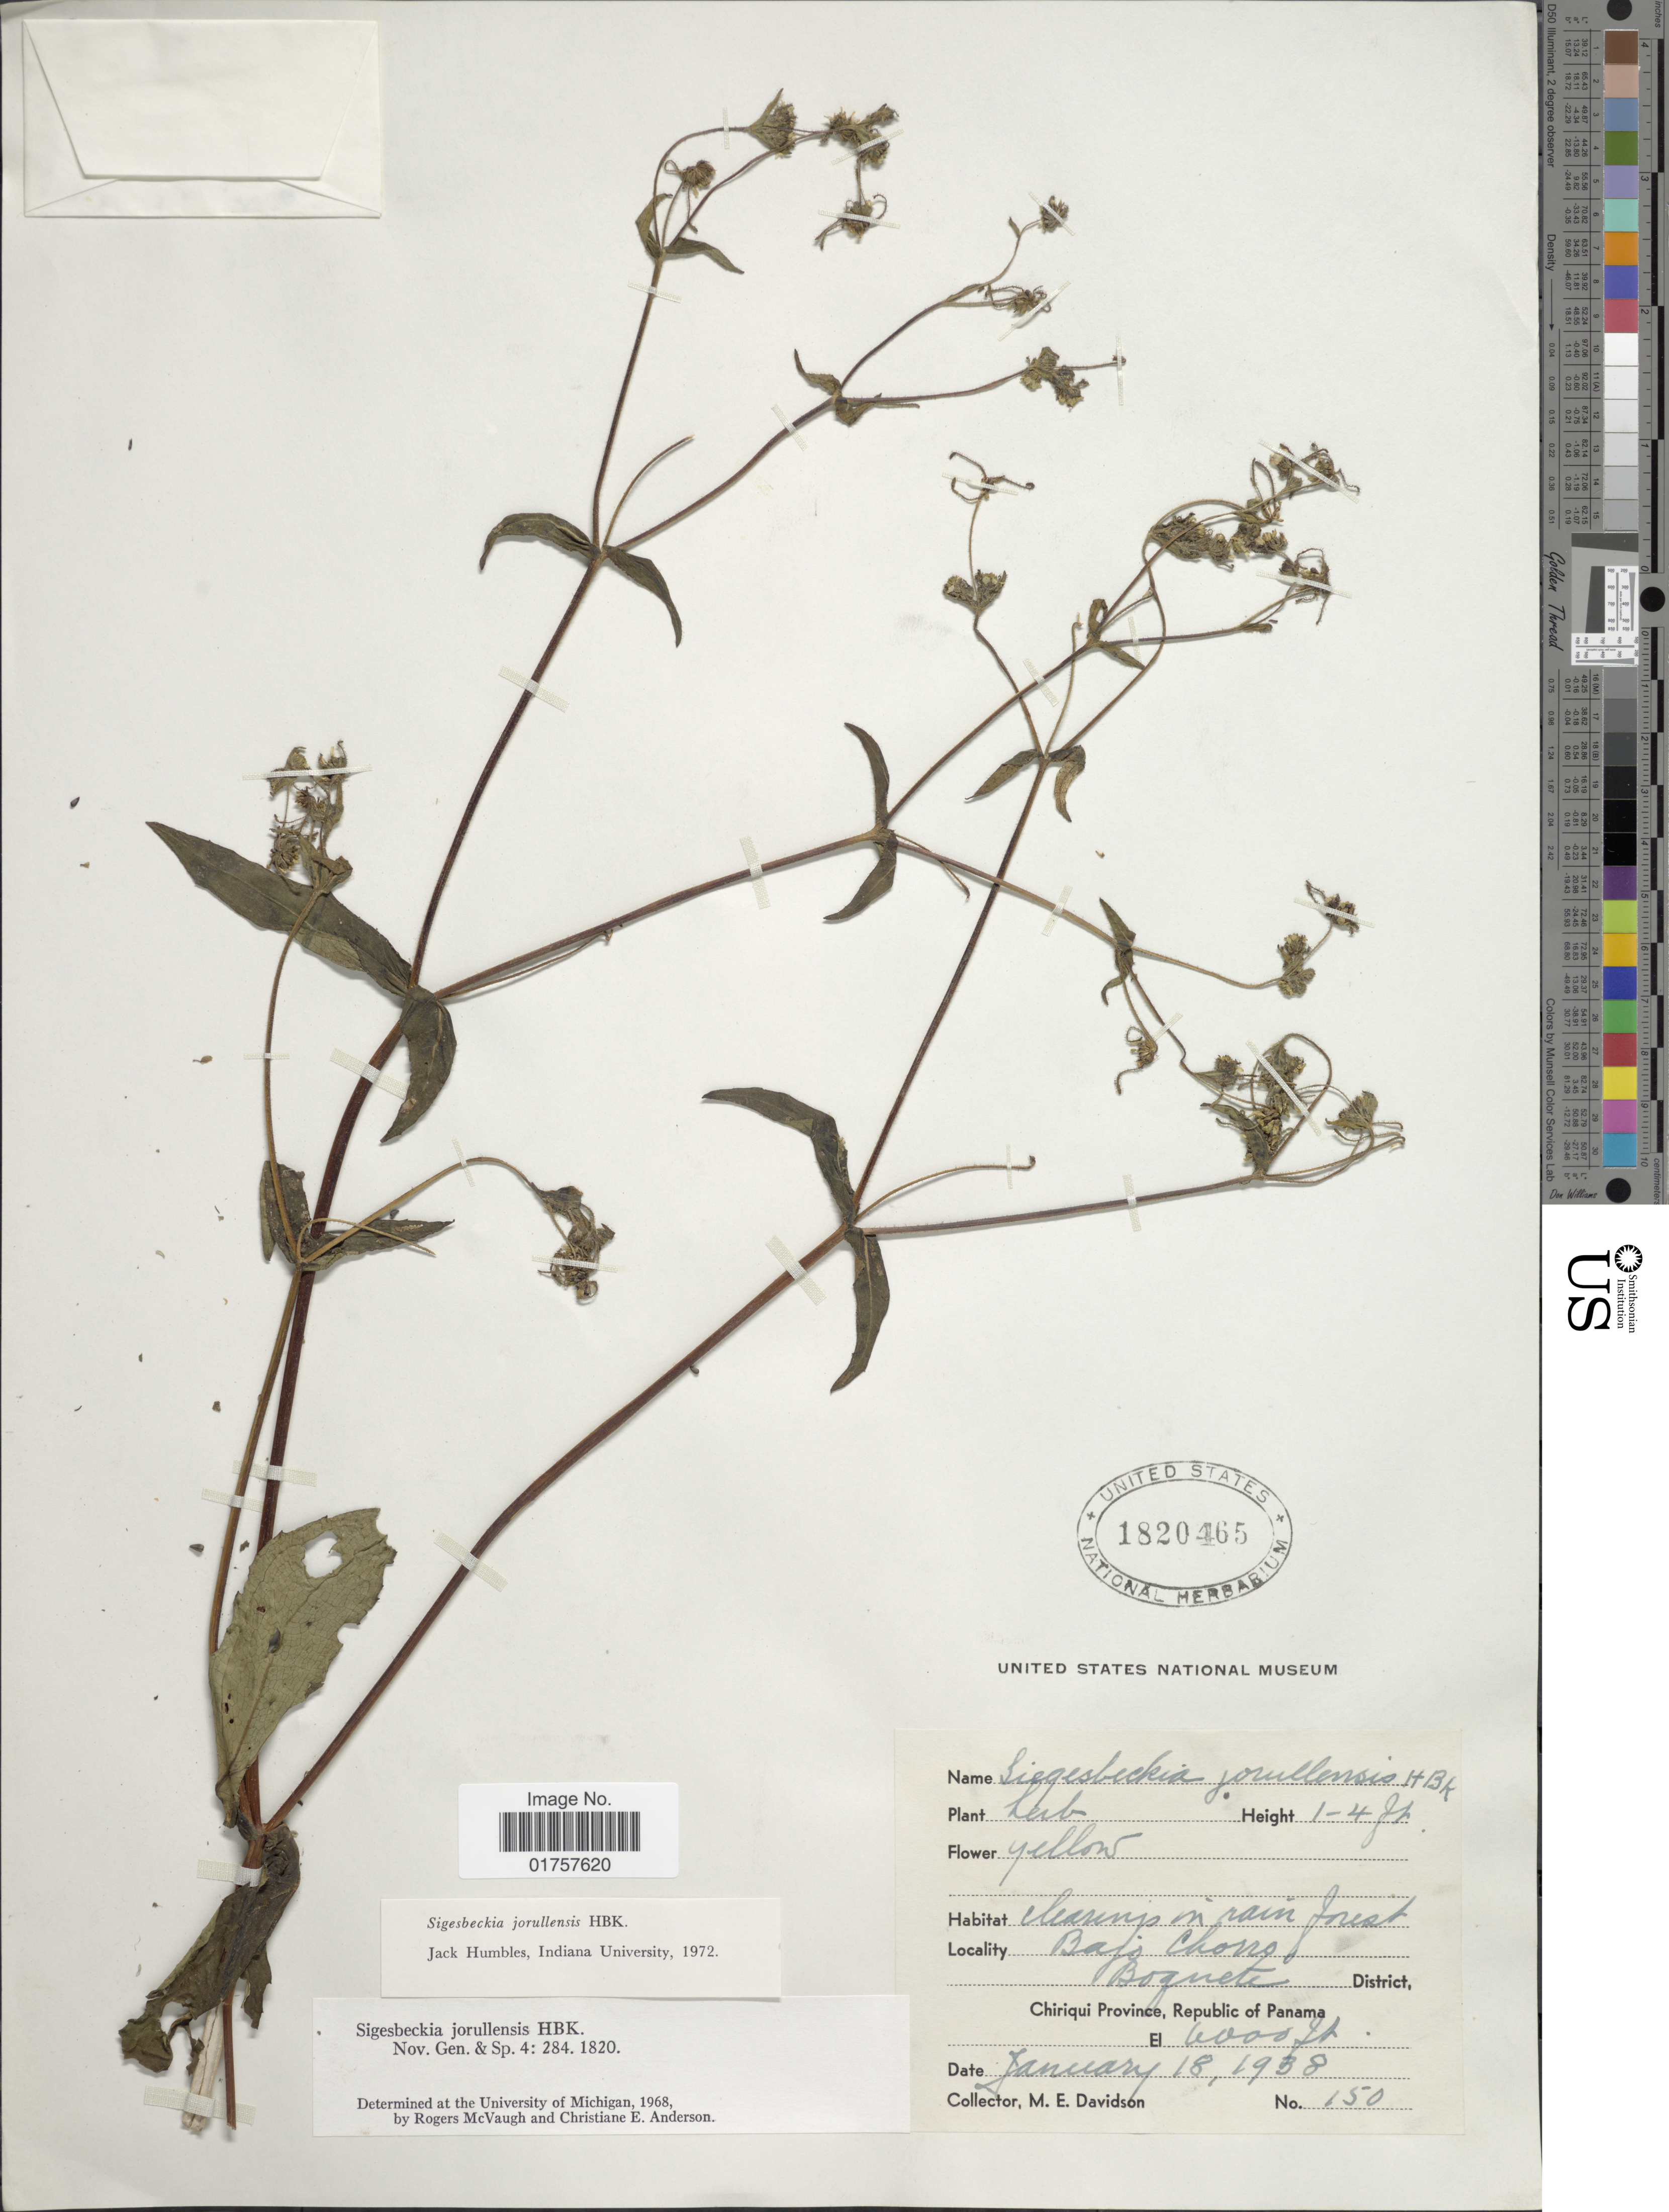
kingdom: Plantae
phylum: Tracheophyta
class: Magnoliopsida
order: Asterales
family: Asteraceae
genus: Sigesbeckia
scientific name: Sigesbeckia jorullensis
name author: Kunth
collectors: M. E. Davidson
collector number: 150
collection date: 1938-01-18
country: Panama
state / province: Chiriqui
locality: Bajo Chano, Boquete District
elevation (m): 1829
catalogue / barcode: US 1820465